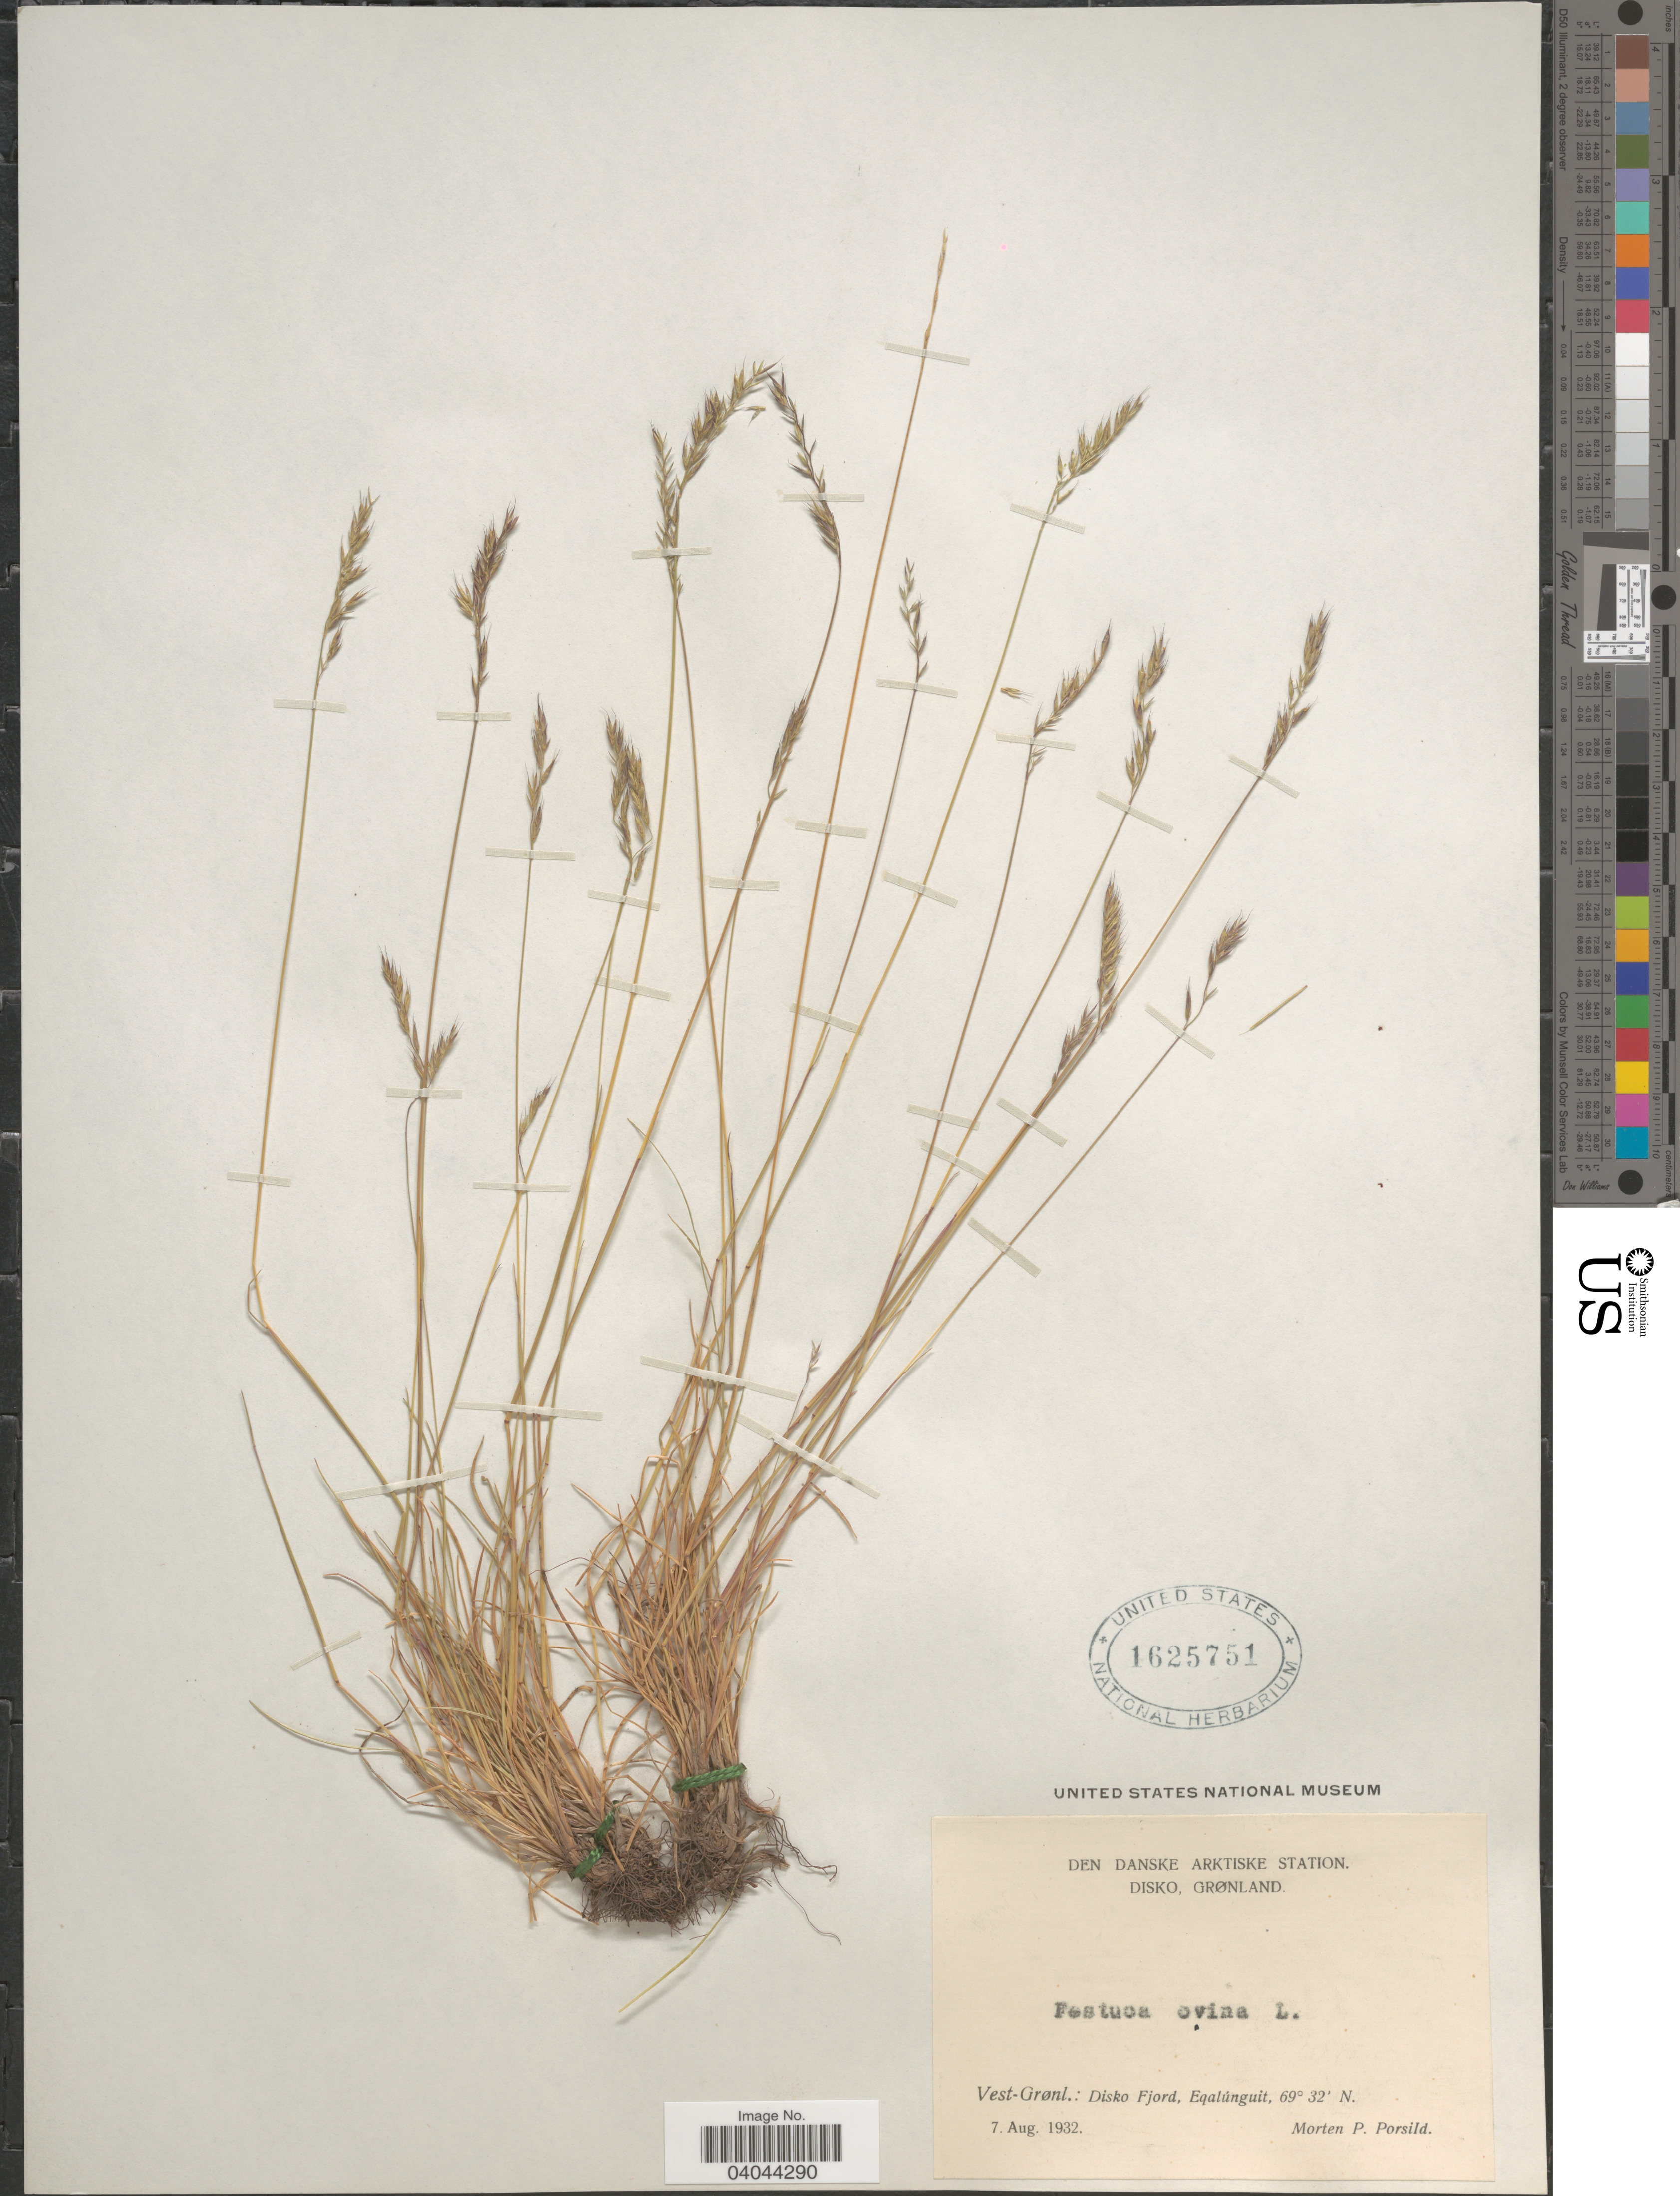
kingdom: Plantae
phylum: Tracheophyta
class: Liliopsida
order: Poales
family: Poaceae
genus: Festuca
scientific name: Festuca ovina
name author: L.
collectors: M. P. Porsild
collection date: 1932-08-07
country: Greenland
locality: Den Danske Arktiske Station. Disko, Grønland. Vest-Grønl.: Disko Fjor, Eqalúnguit.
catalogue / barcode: US 1625751